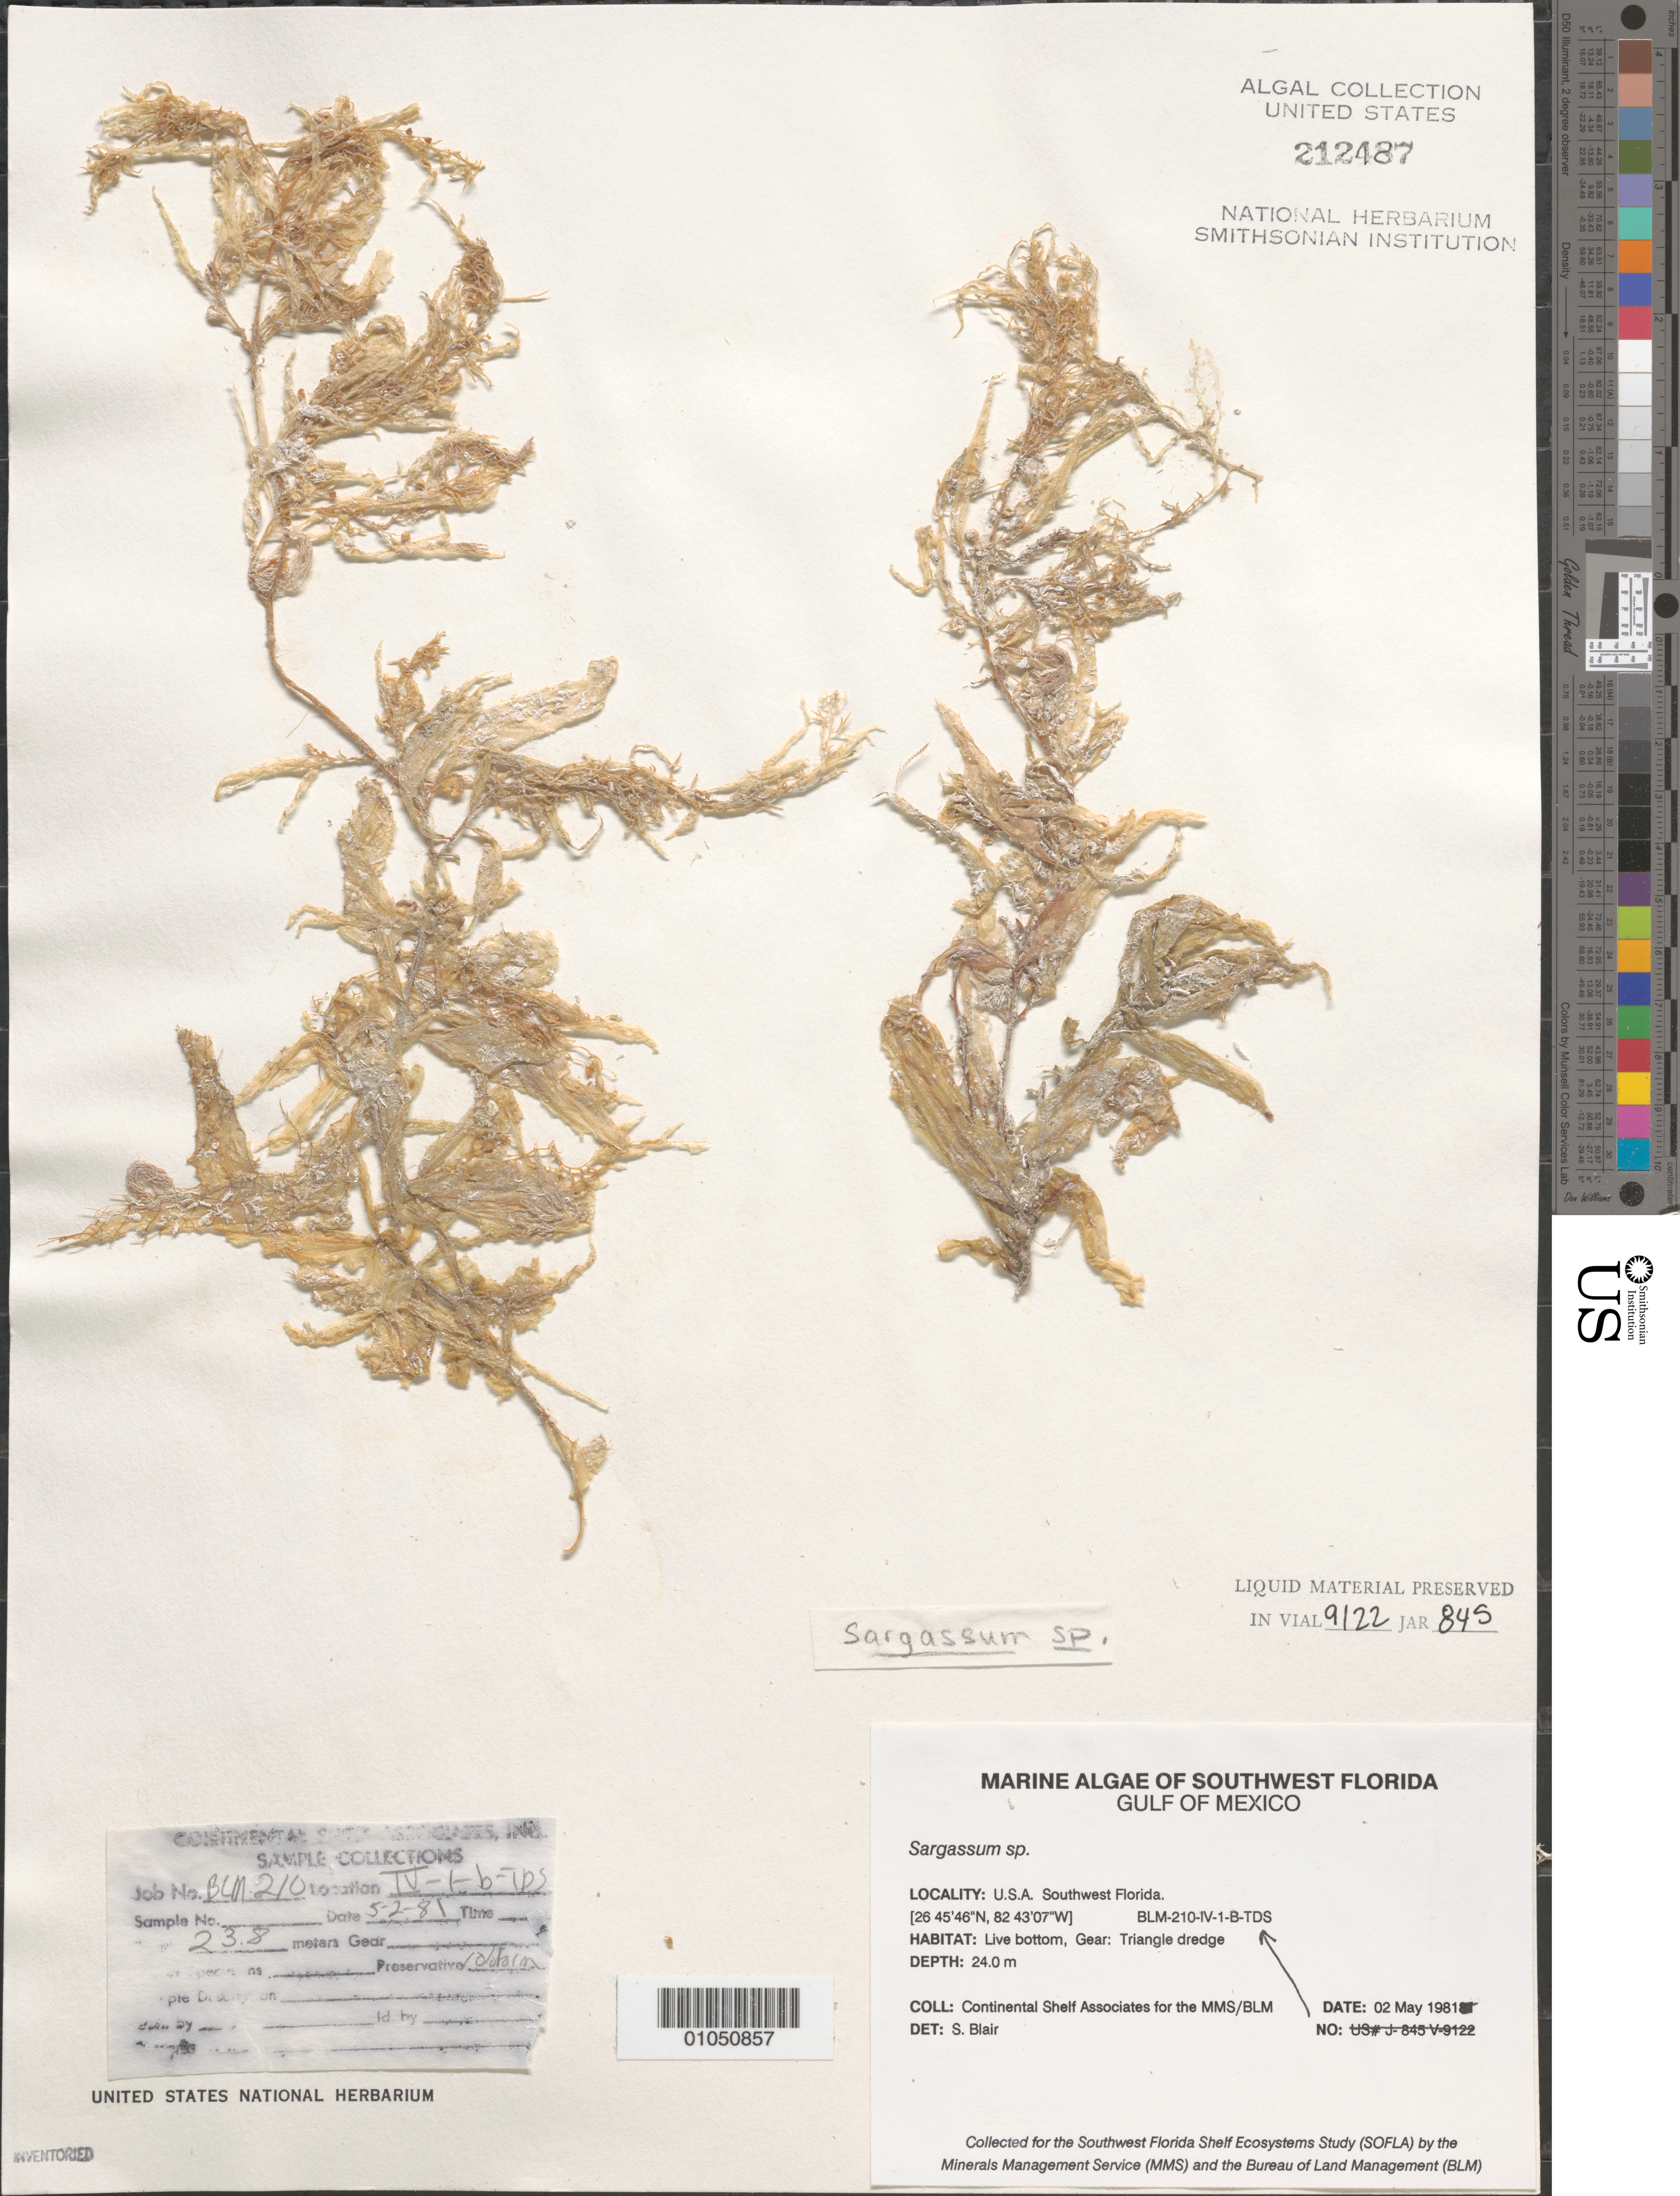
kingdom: Chromista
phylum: Ochrophyta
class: Phaeophyceae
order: Fucales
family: Sargassaceae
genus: Sargassum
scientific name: Sargassum sp.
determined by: Blair, S. M.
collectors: Continental Shelf Associates for the MMS/BLM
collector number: BLM-210-IV-1-B-TDS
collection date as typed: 02 May 1981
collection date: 1981-05-02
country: United States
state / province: Florida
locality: Gulf of Mexico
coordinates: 26 45'46"N, 82 43'07"W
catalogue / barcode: US 212487